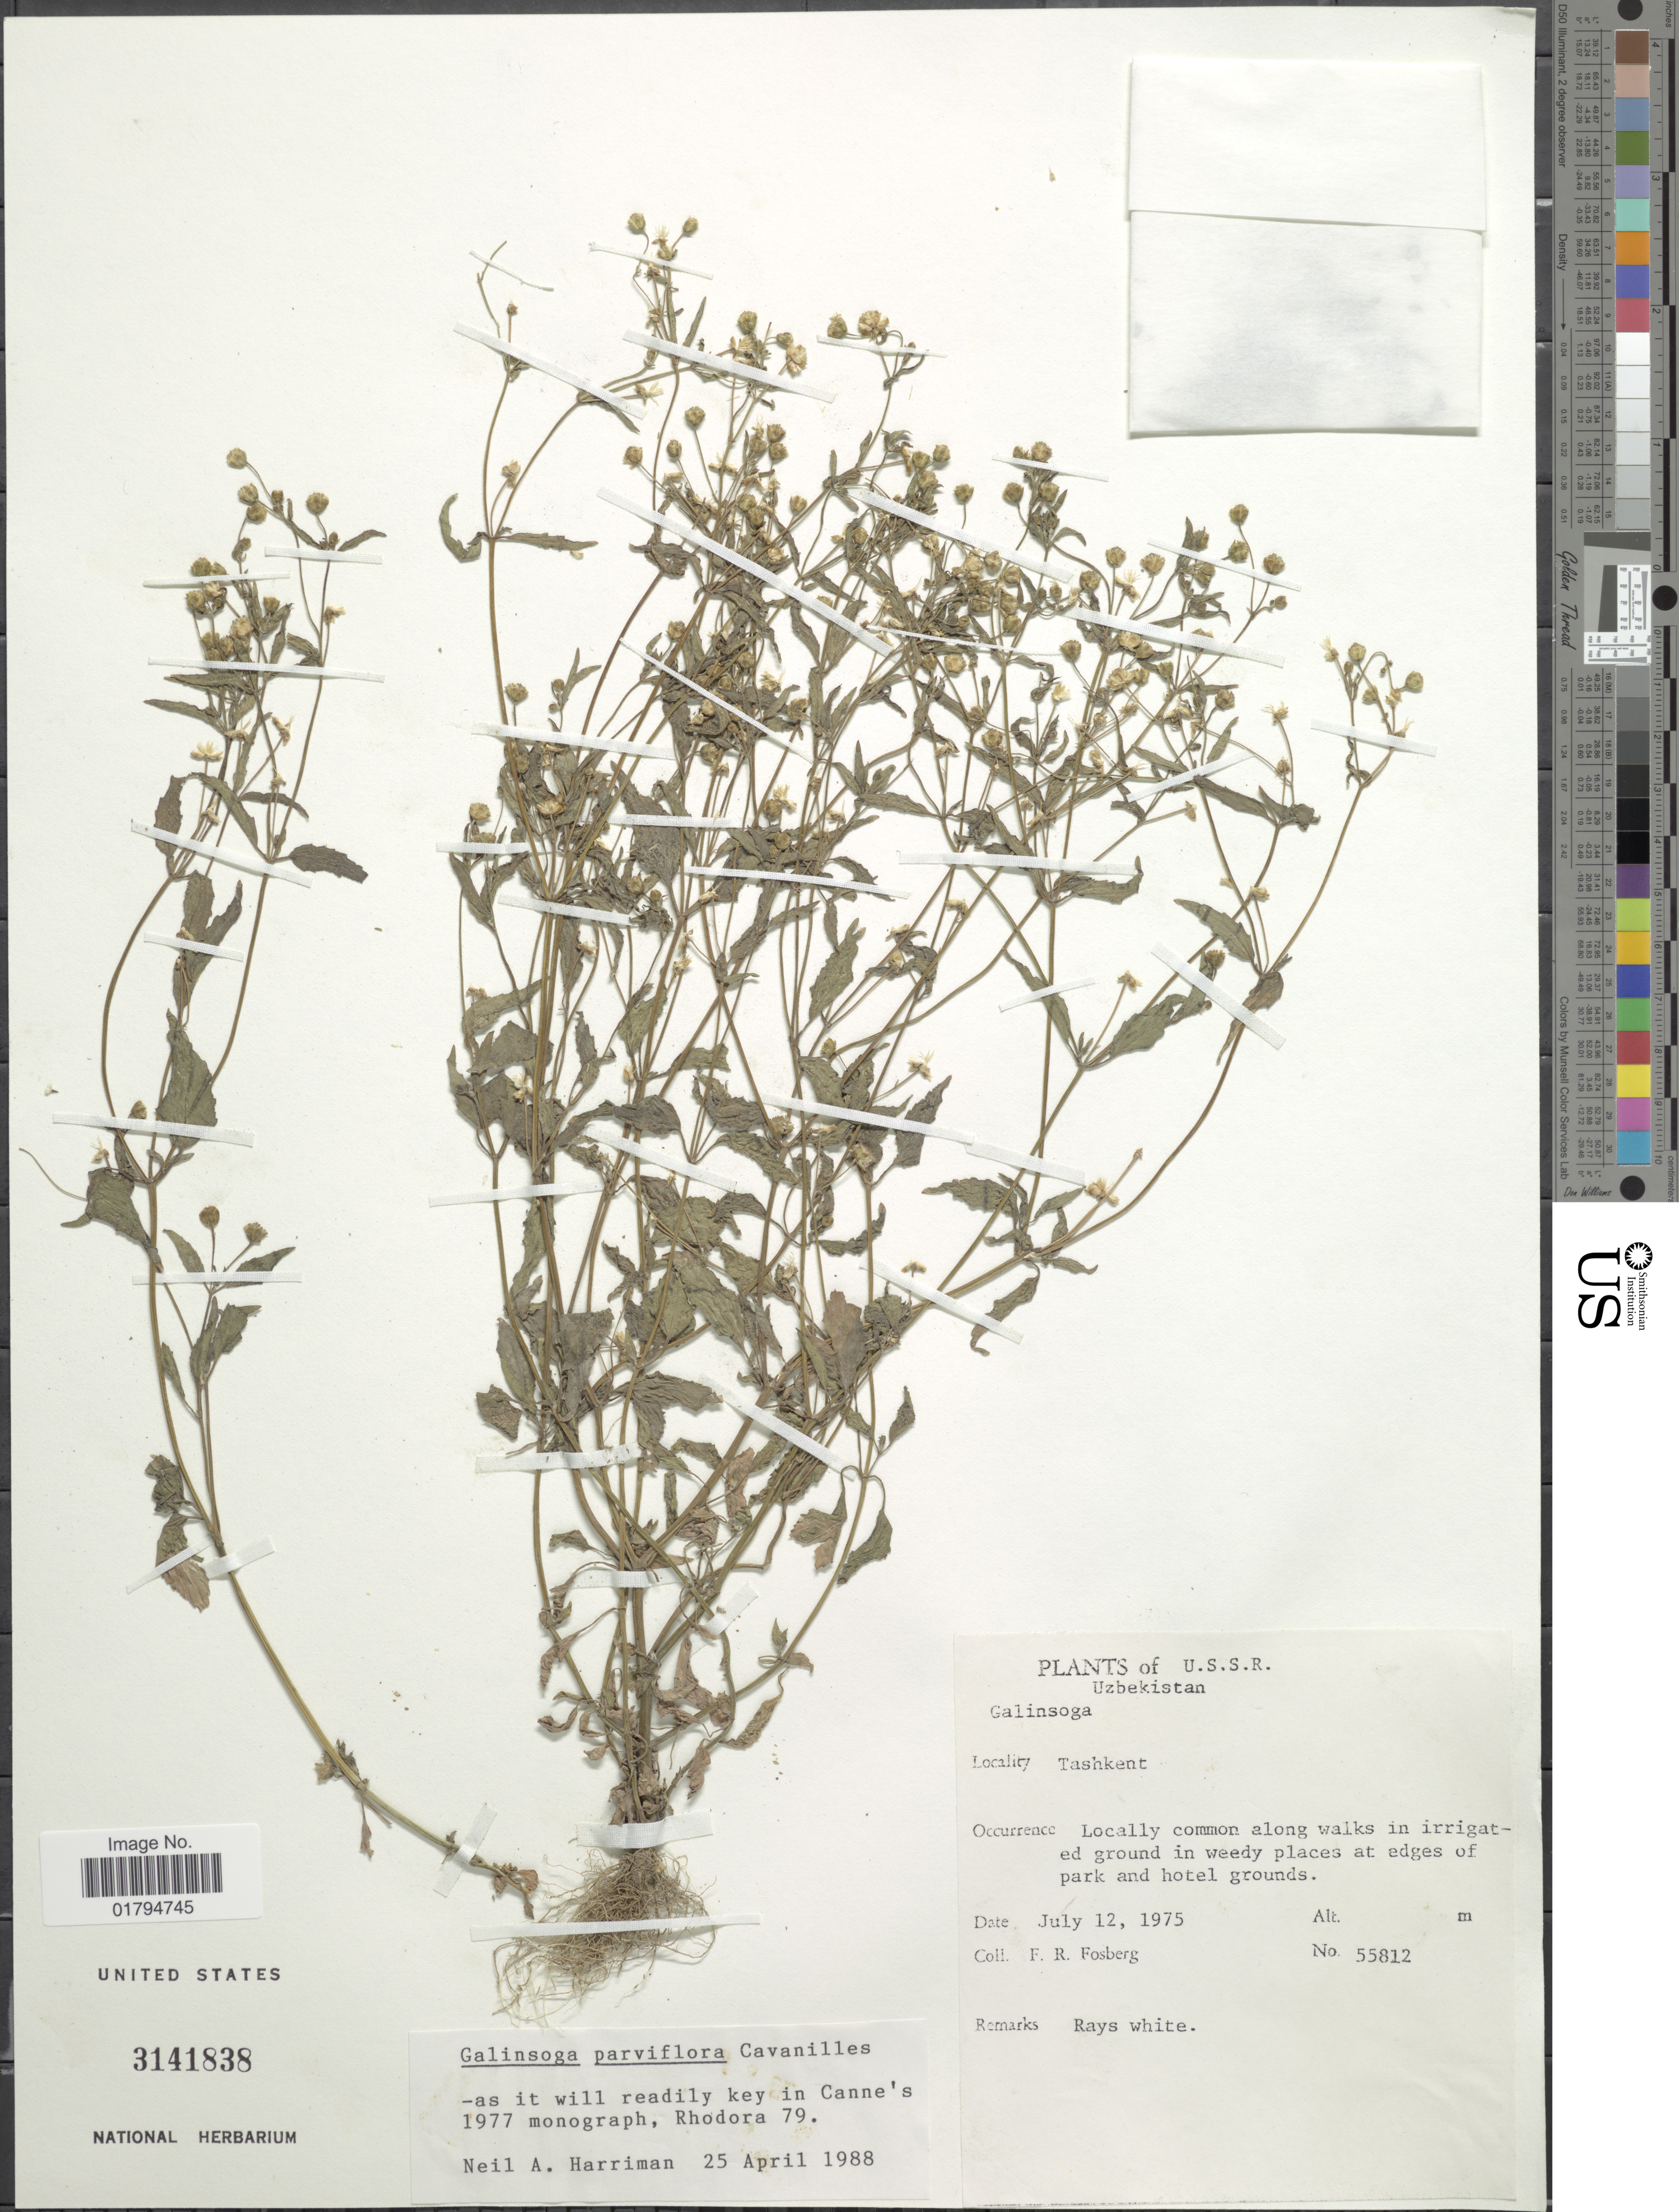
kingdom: Plantae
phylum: Tracheophyta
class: Magnoliopsida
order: Asterales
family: Asteraceae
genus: Galinsoga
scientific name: Galinsoga parviflora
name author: Cav.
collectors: F. R. Fosberg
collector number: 55812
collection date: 1975-07-12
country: Uzbekistan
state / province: Toshkent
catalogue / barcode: US 3141838